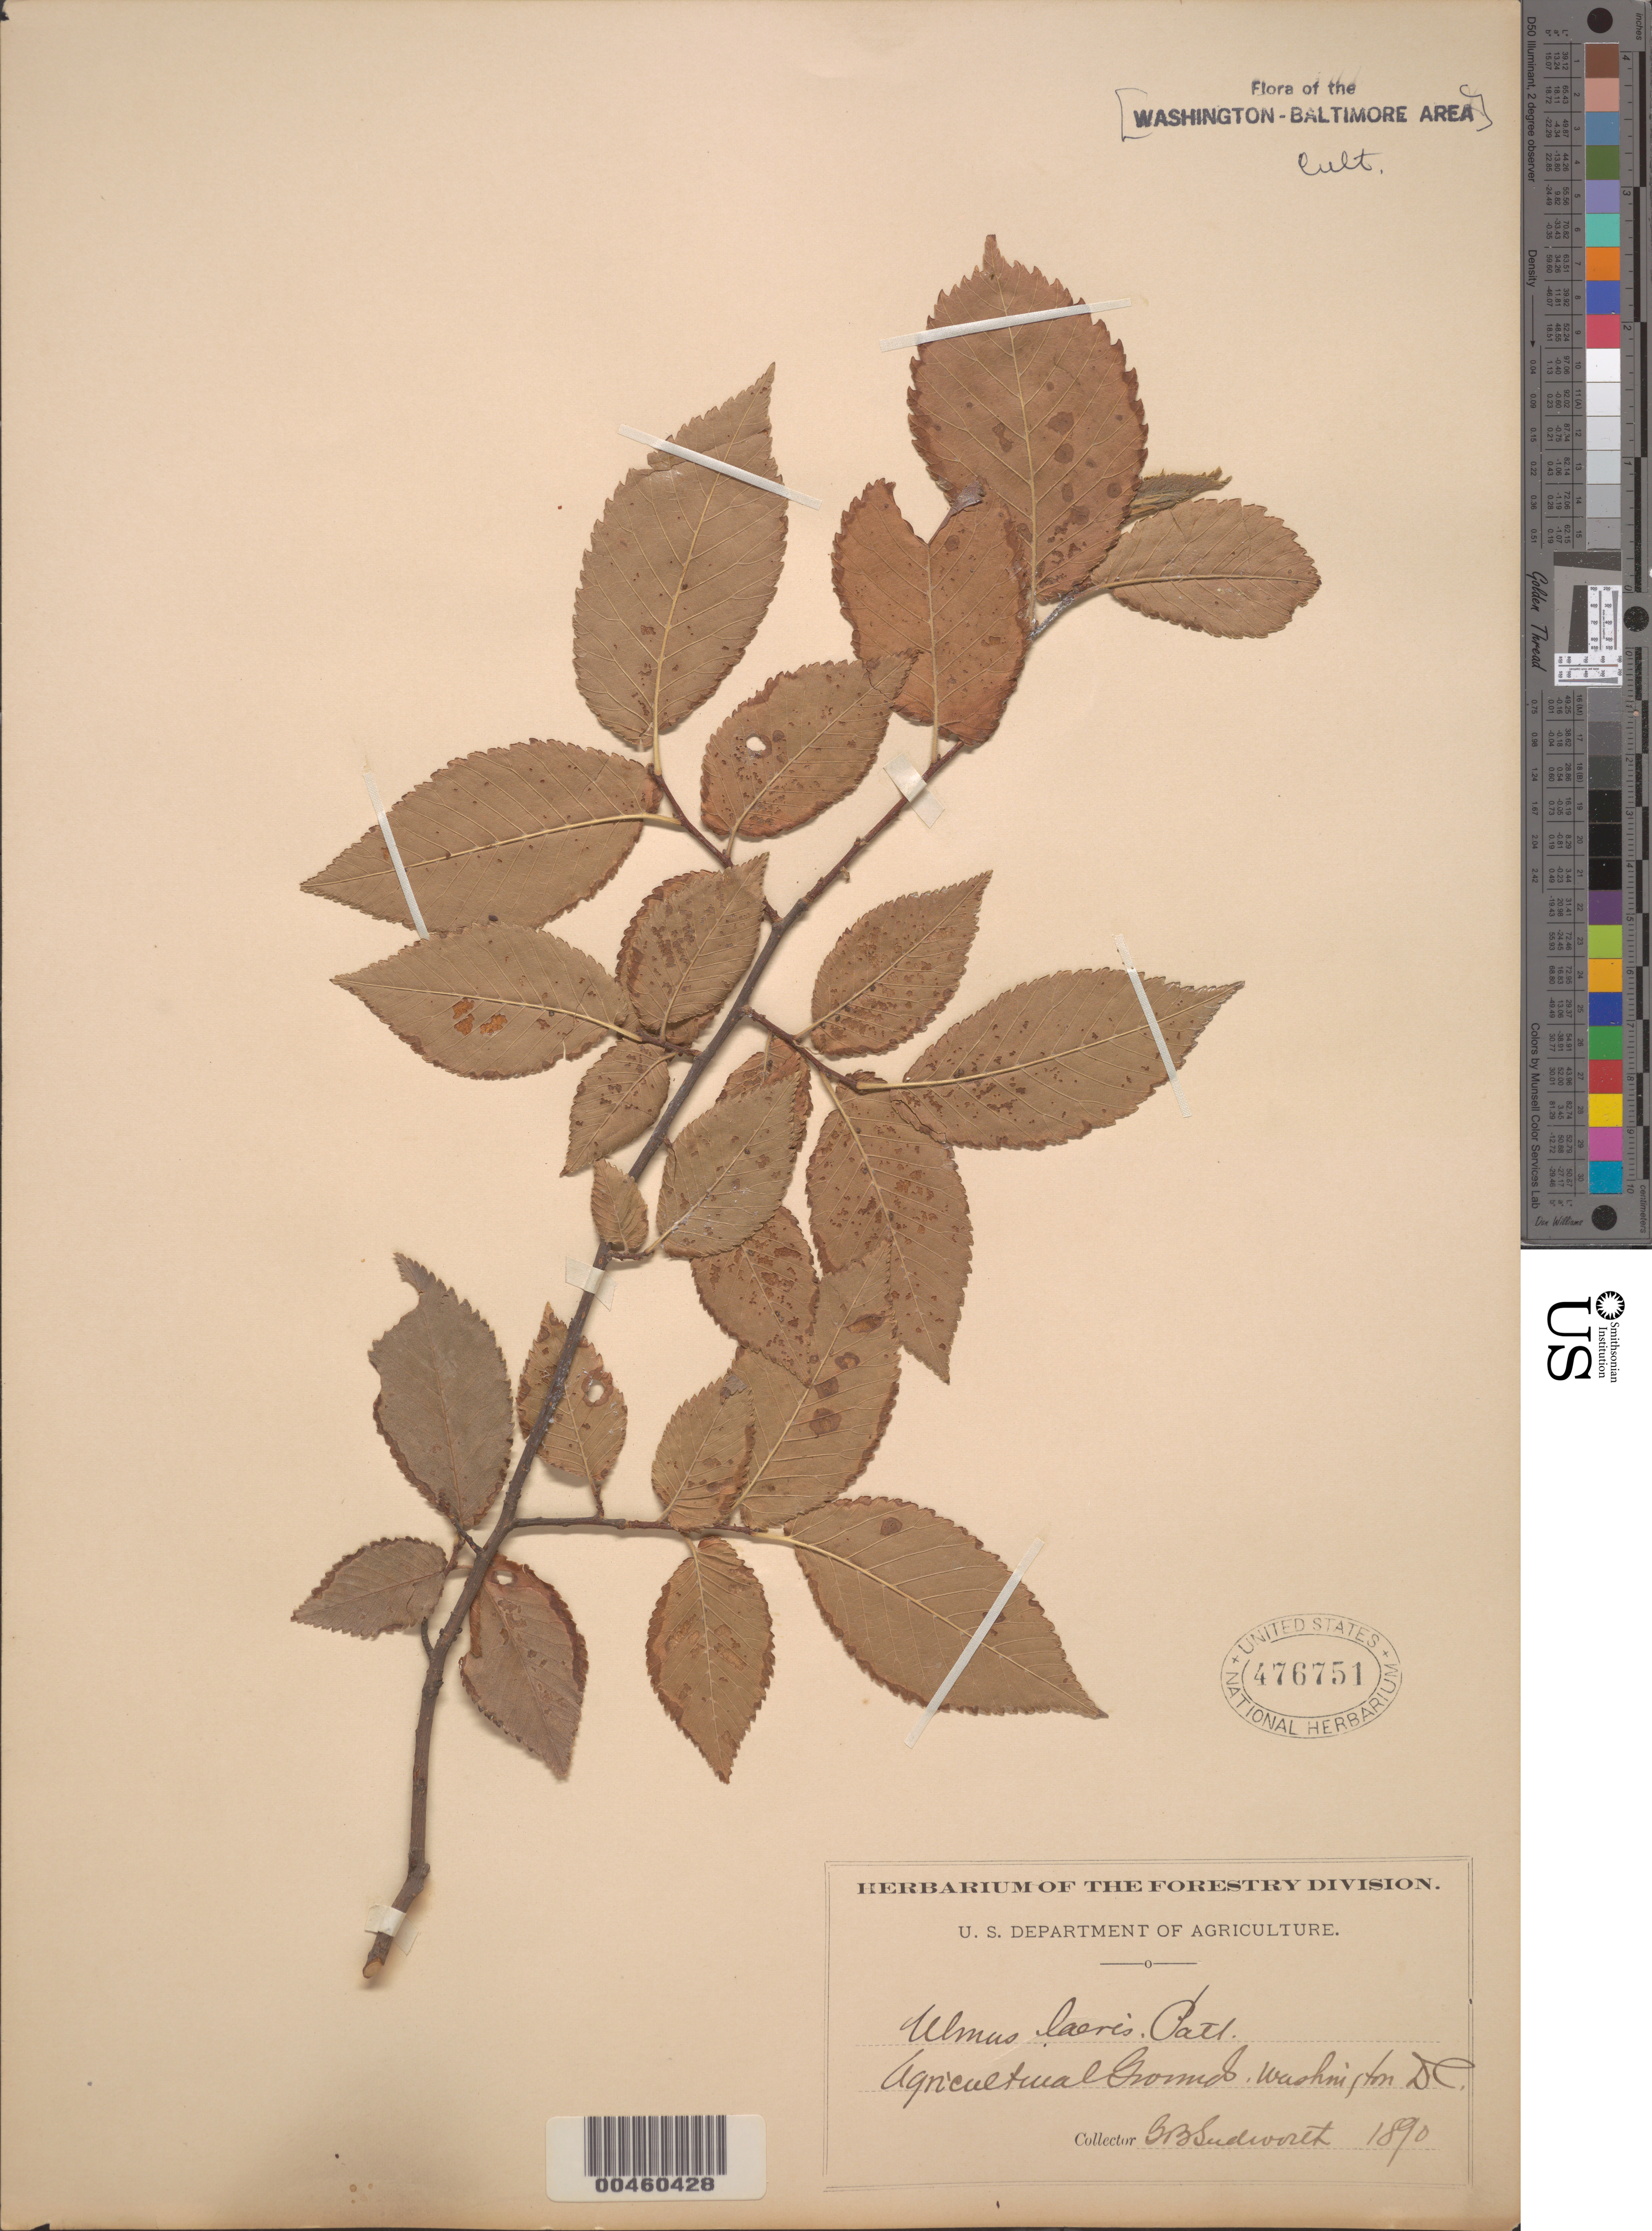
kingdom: Plantae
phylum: Tracheophyta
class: Magnoliopsida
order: Rosales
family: Ulmaceae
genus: Ulmus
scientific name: Ulmus laevis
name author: Pall.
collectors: G. B. Sudworth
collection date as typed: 1890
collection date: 1890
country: United States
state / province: District of Columbia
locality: Agricultural grounds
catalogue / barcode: US 476751